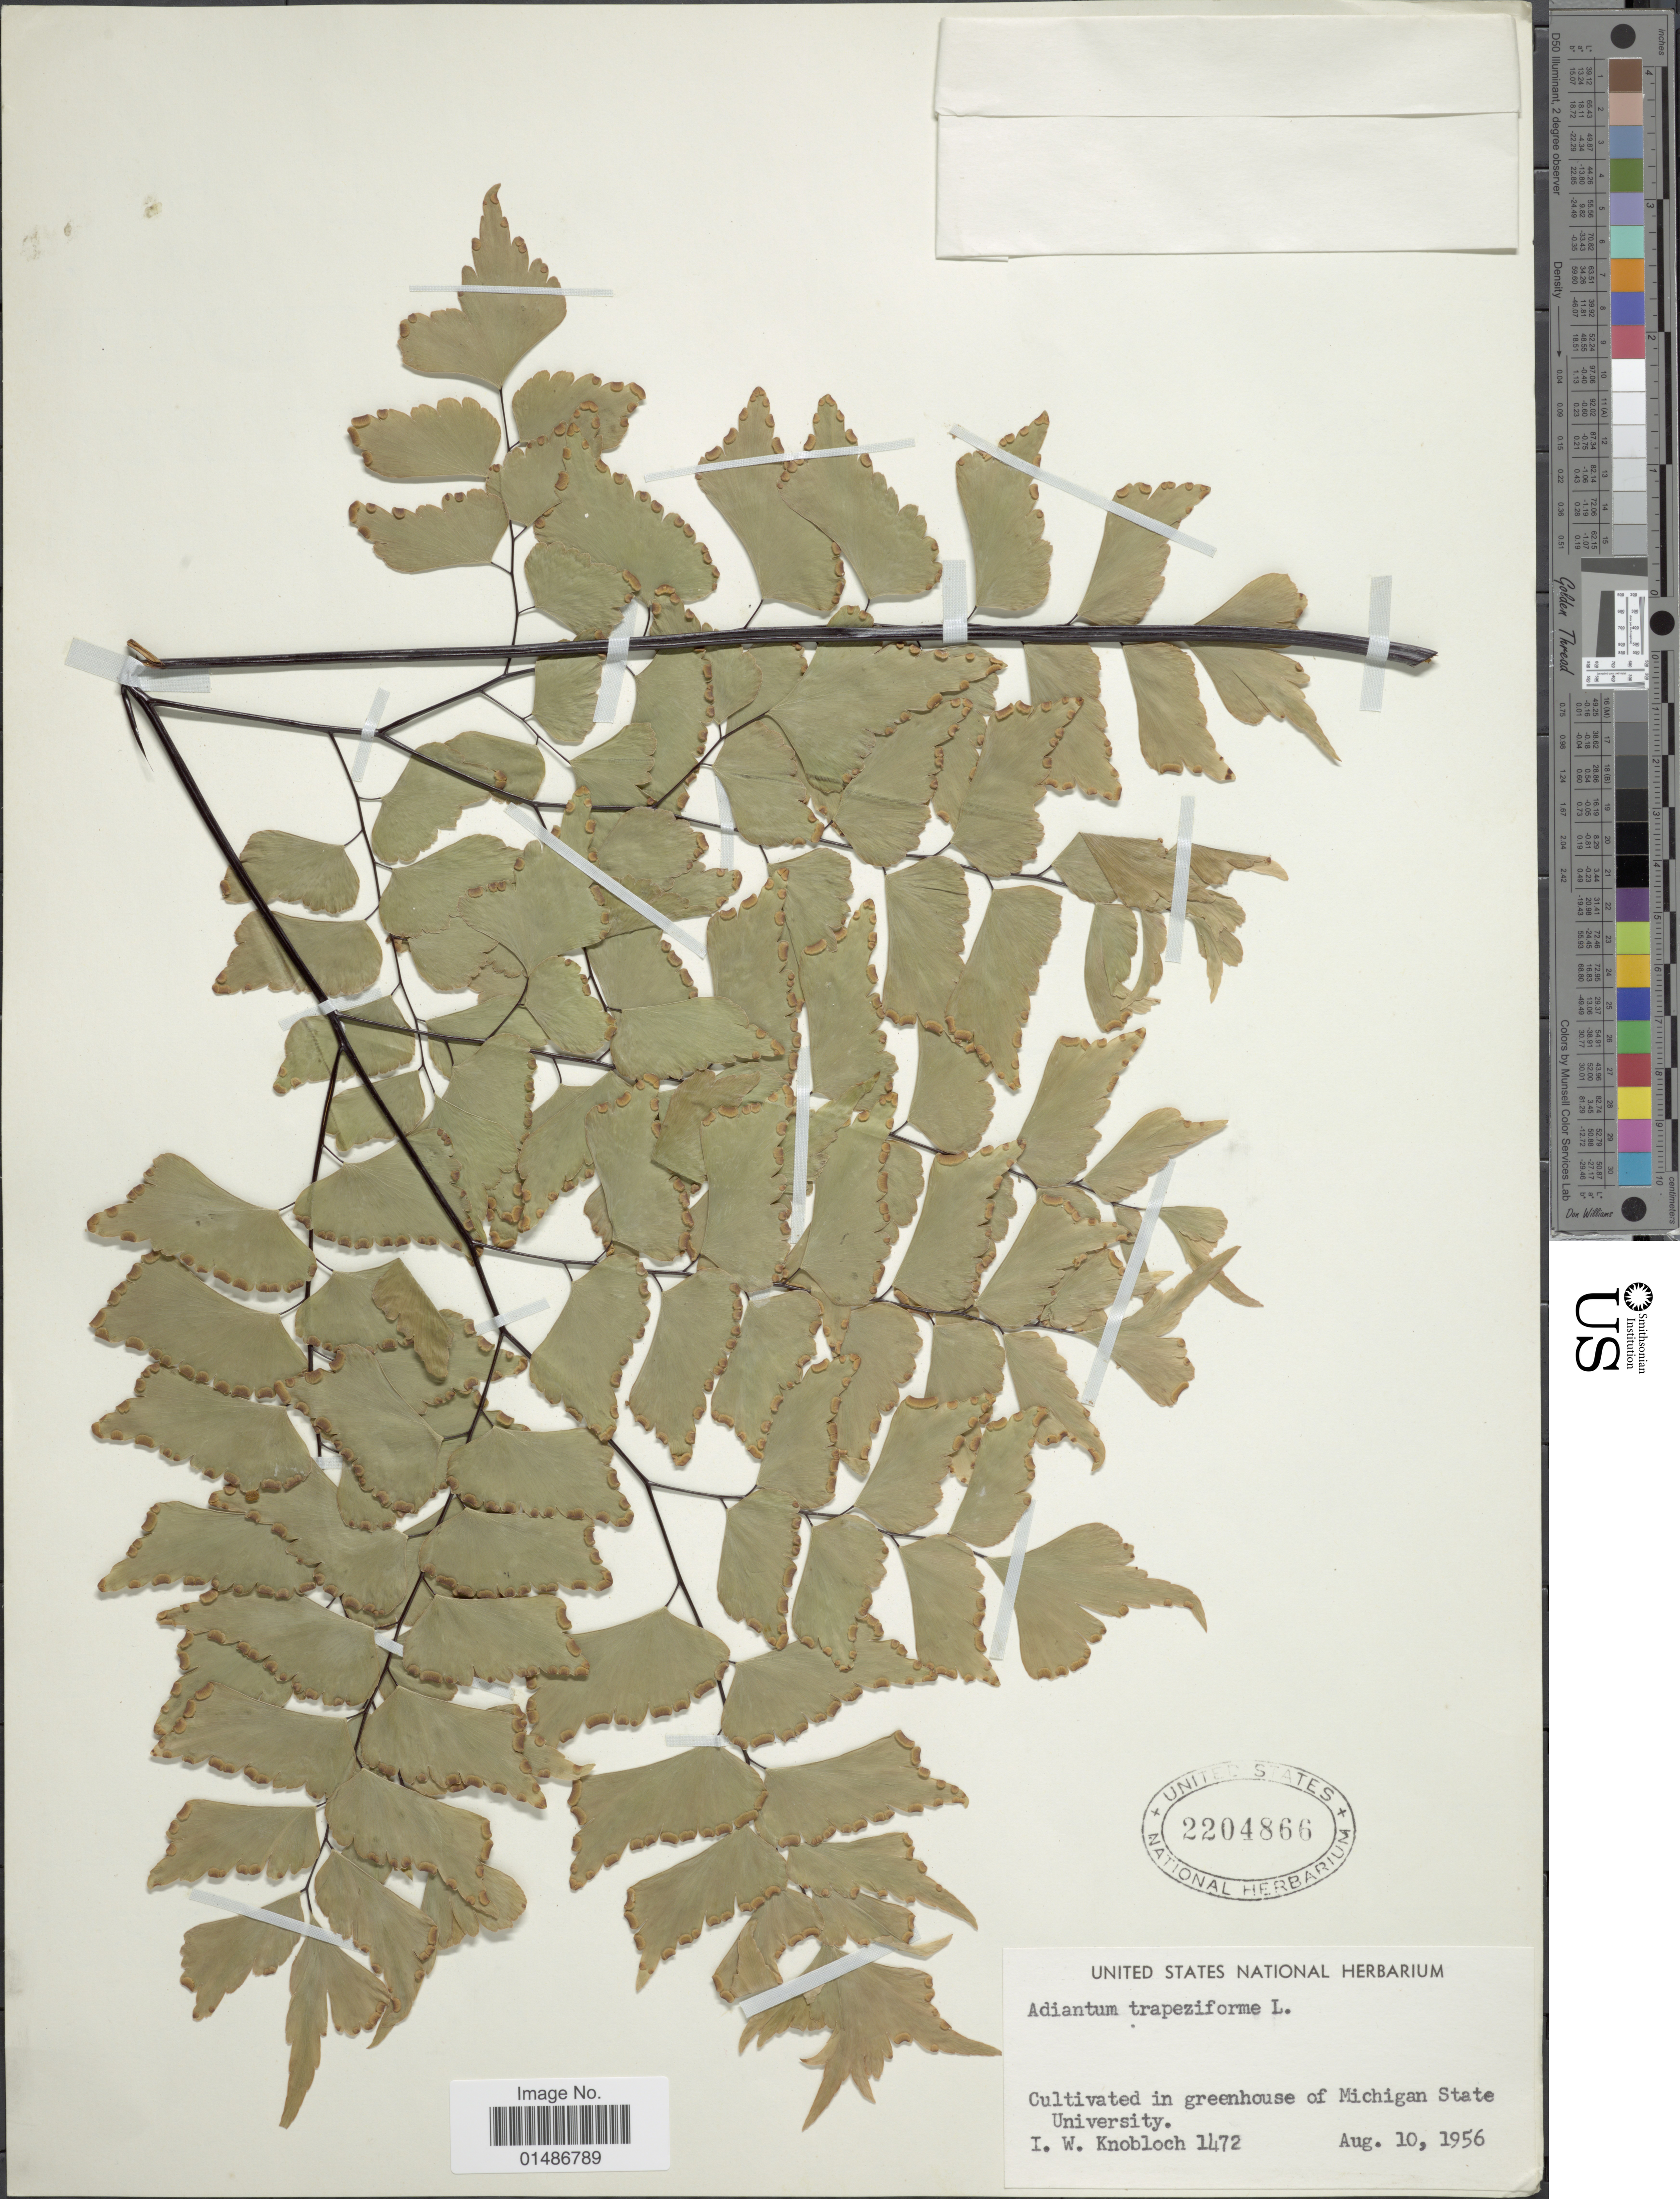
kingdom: Plantae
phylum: Tracheophyta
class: Polypodiopsida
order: Polypodiales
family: Pteridaceae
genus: Adiantum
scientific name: Adiantum trapeziforme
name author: L.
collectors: I. W. Knobloch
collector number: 1472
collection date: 1956-08-10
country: United States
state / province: Michigan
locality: Cultivated in greenhouse of Michigan State University.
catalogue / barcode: US 2204866